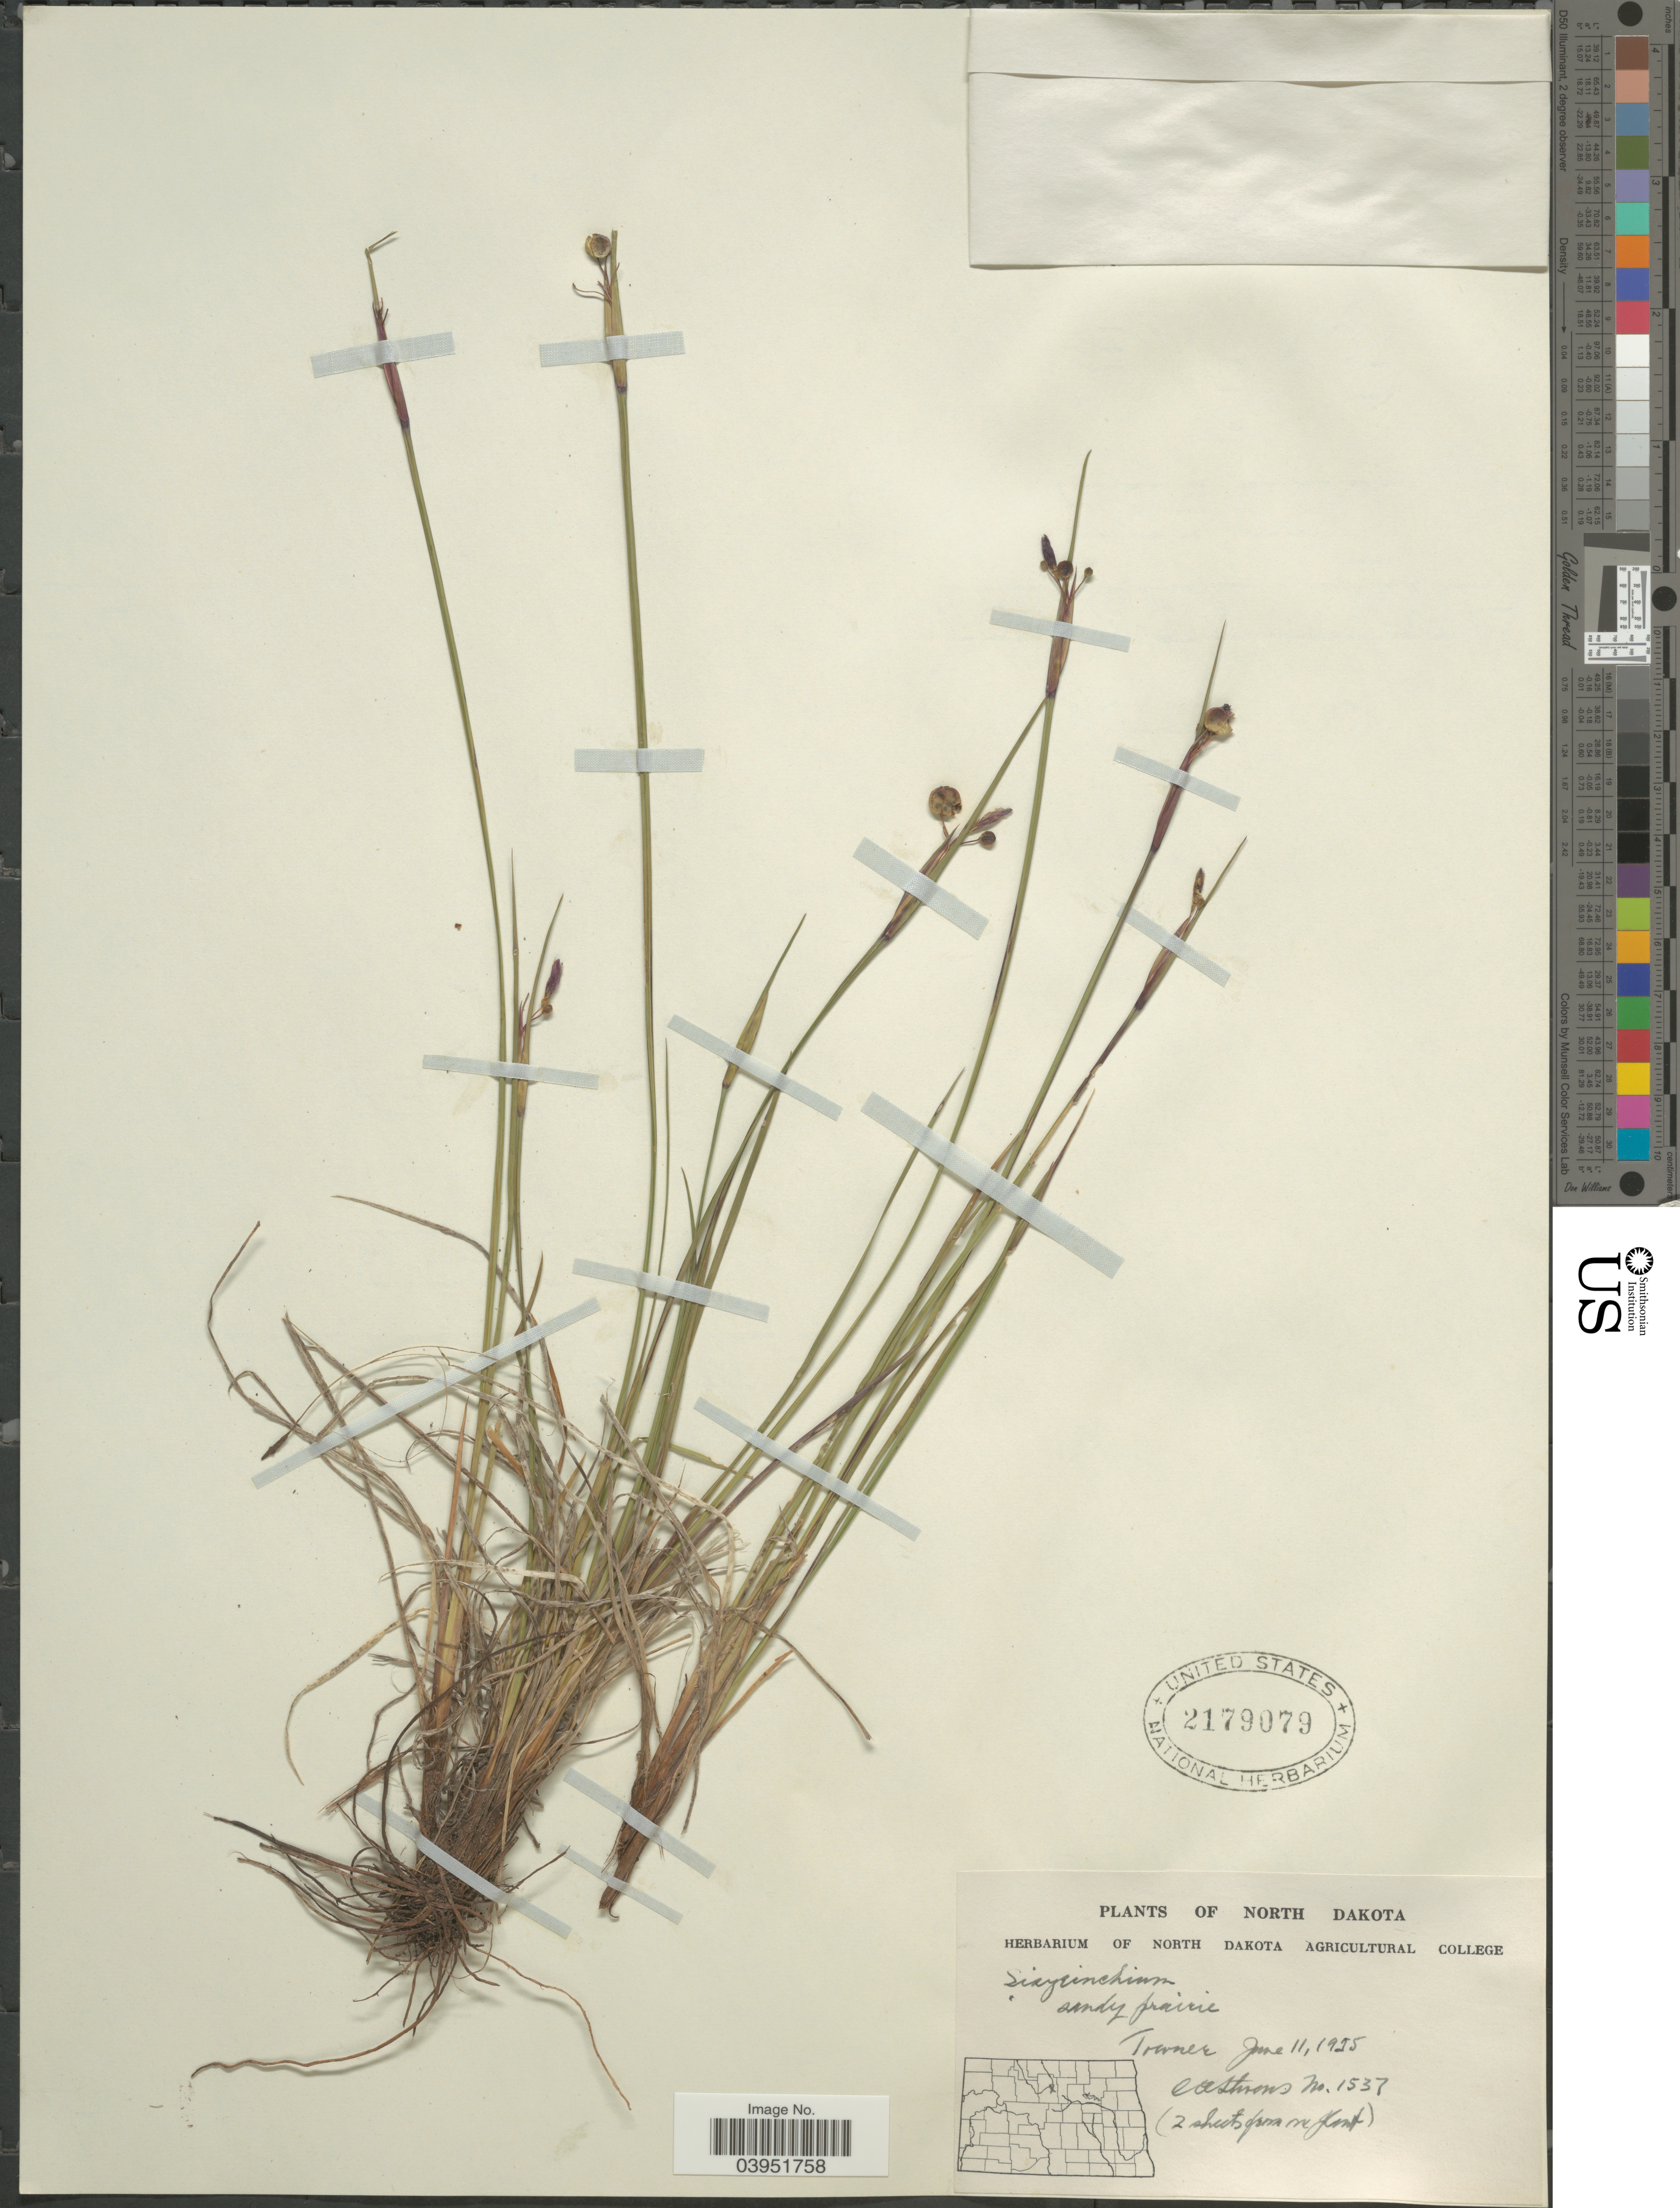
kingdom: Plantae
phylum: Tracheophyta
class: Liliopsida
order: Asparagales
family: Iridaceae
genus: Sisyrinchium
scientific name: Sisyrinchium sp.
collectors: O. A. Stevens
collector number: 1537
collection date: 1935-06-11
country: United States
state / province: North Dakota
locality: Towner.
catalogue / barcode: US 2179079